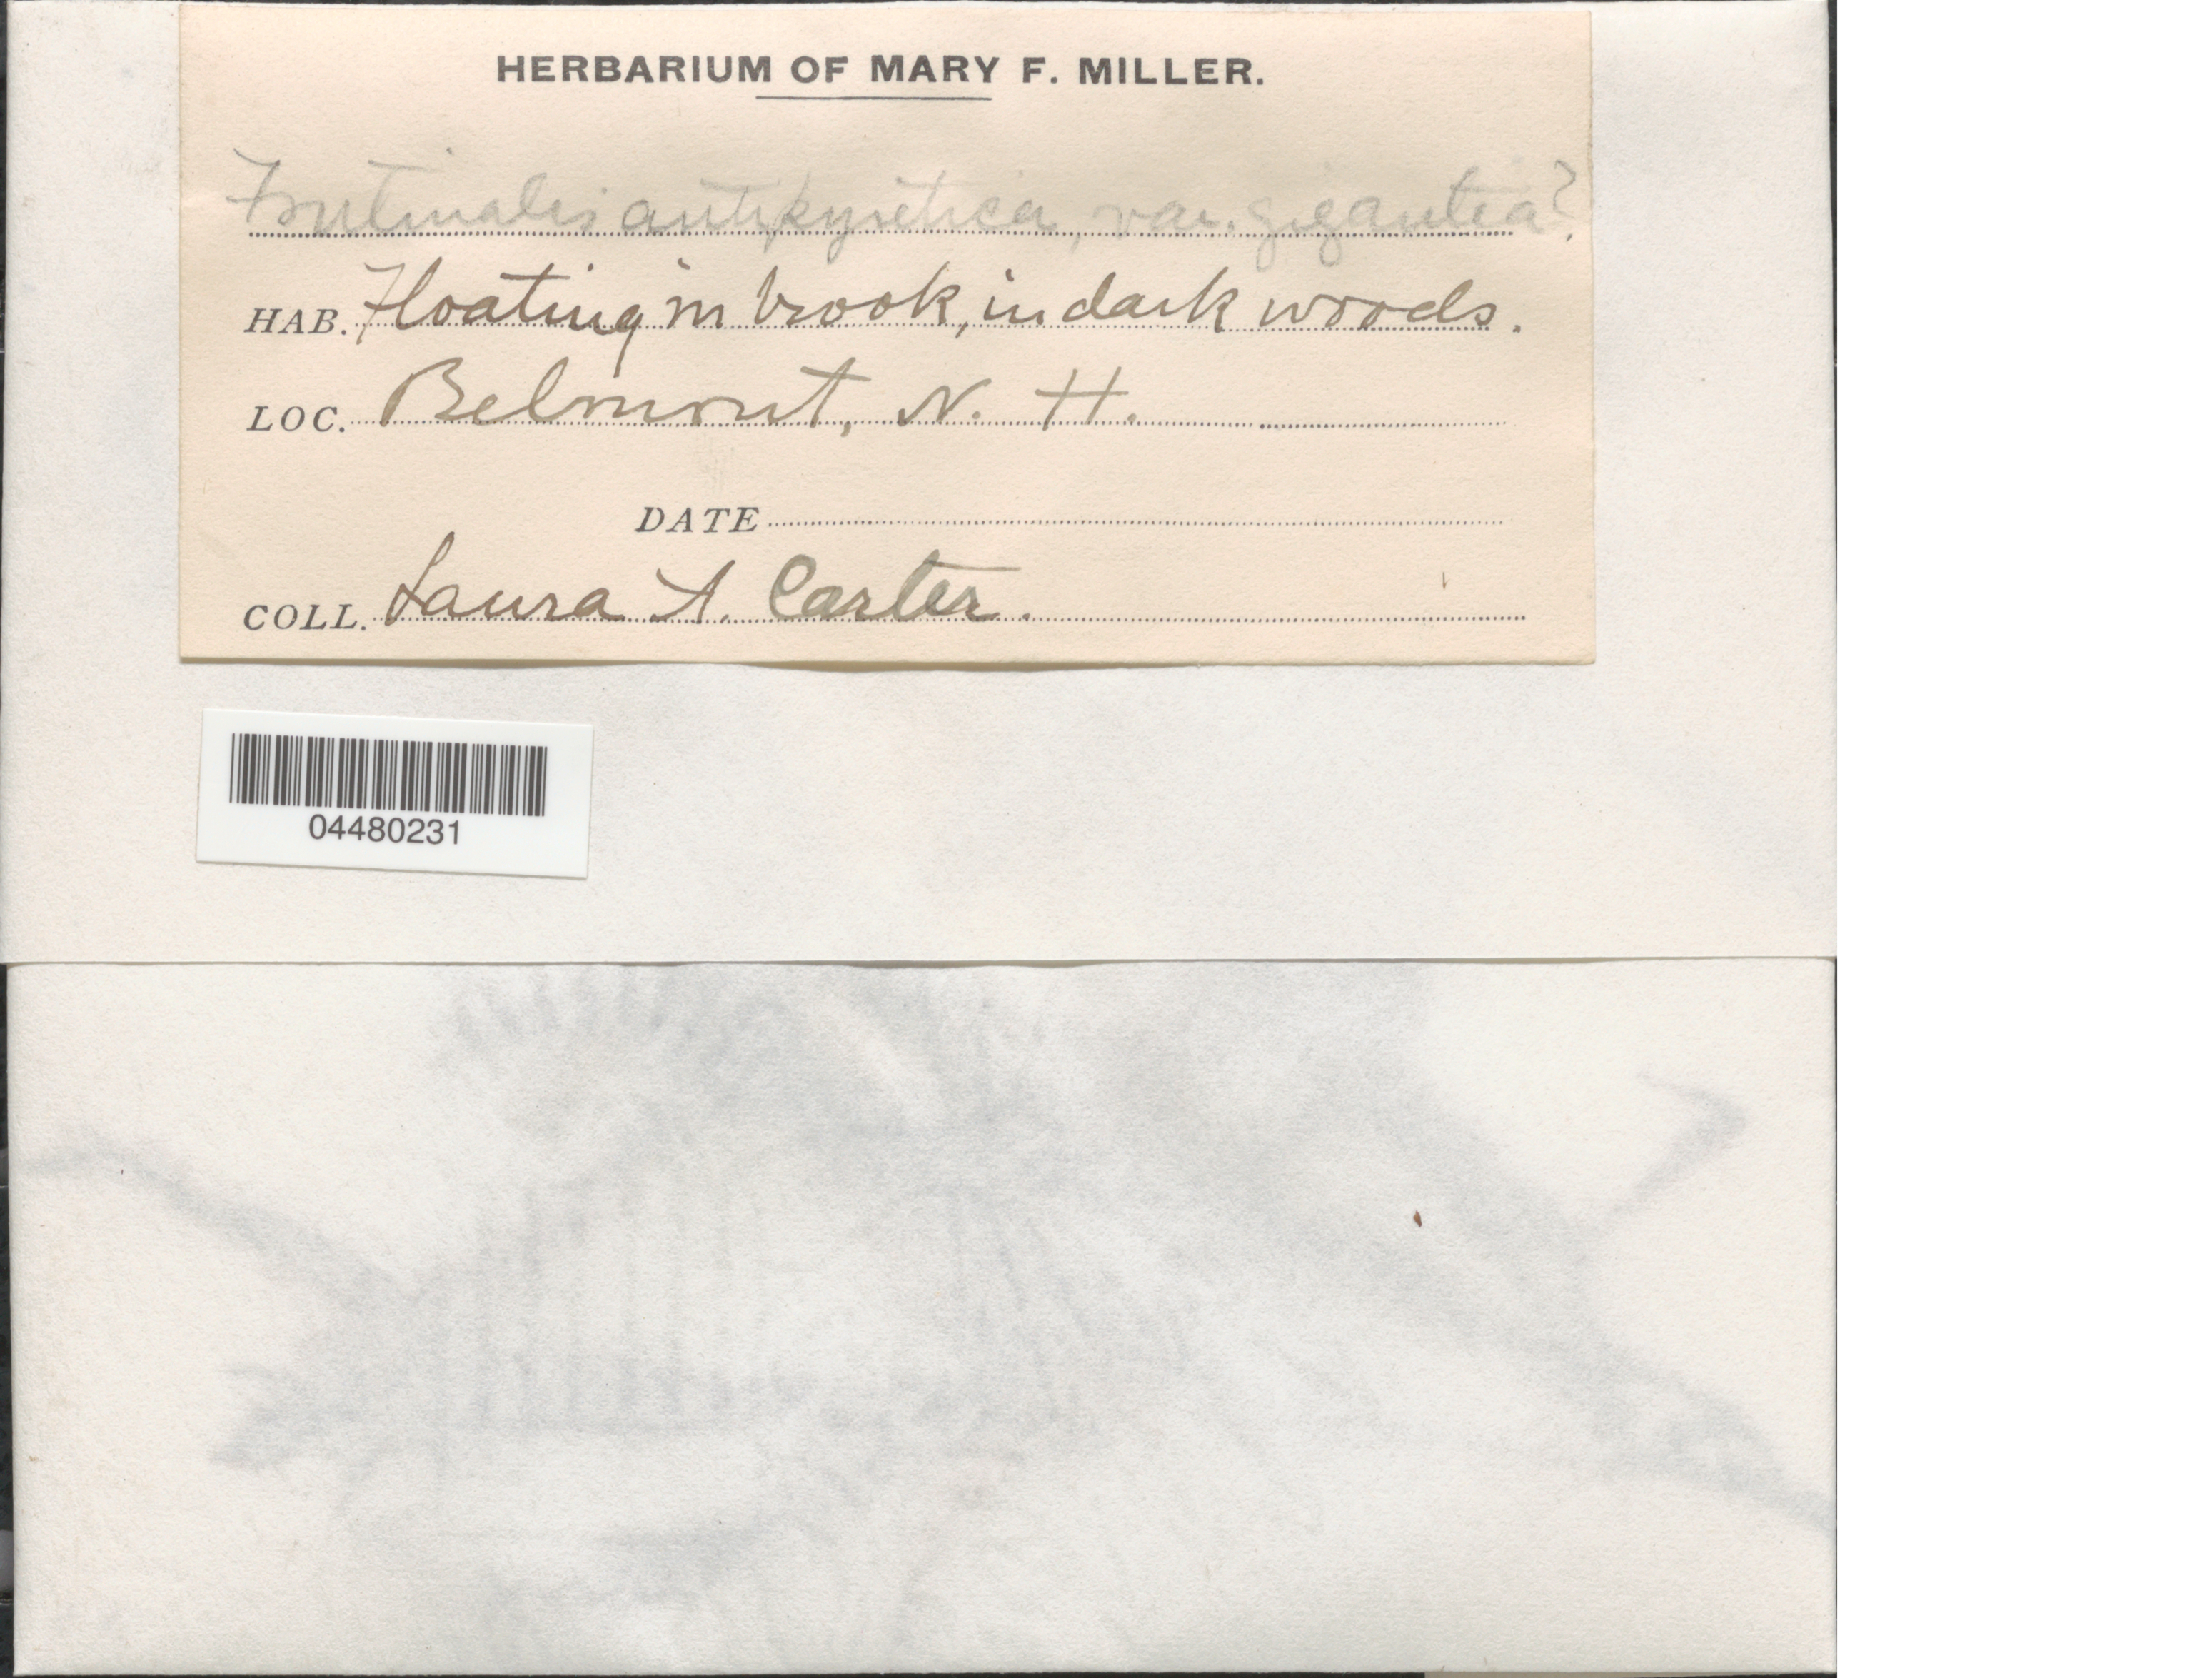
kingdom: Plantae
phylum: Bryophyta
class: Bryopsida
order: Hypnales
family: Fontinalaceae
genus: Fontinalis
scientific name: Fontinalis antipyretica var. gigantea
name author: (Sull.) Sull.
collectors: L. Carter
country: United States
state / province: New Hampshire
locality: Belmont.